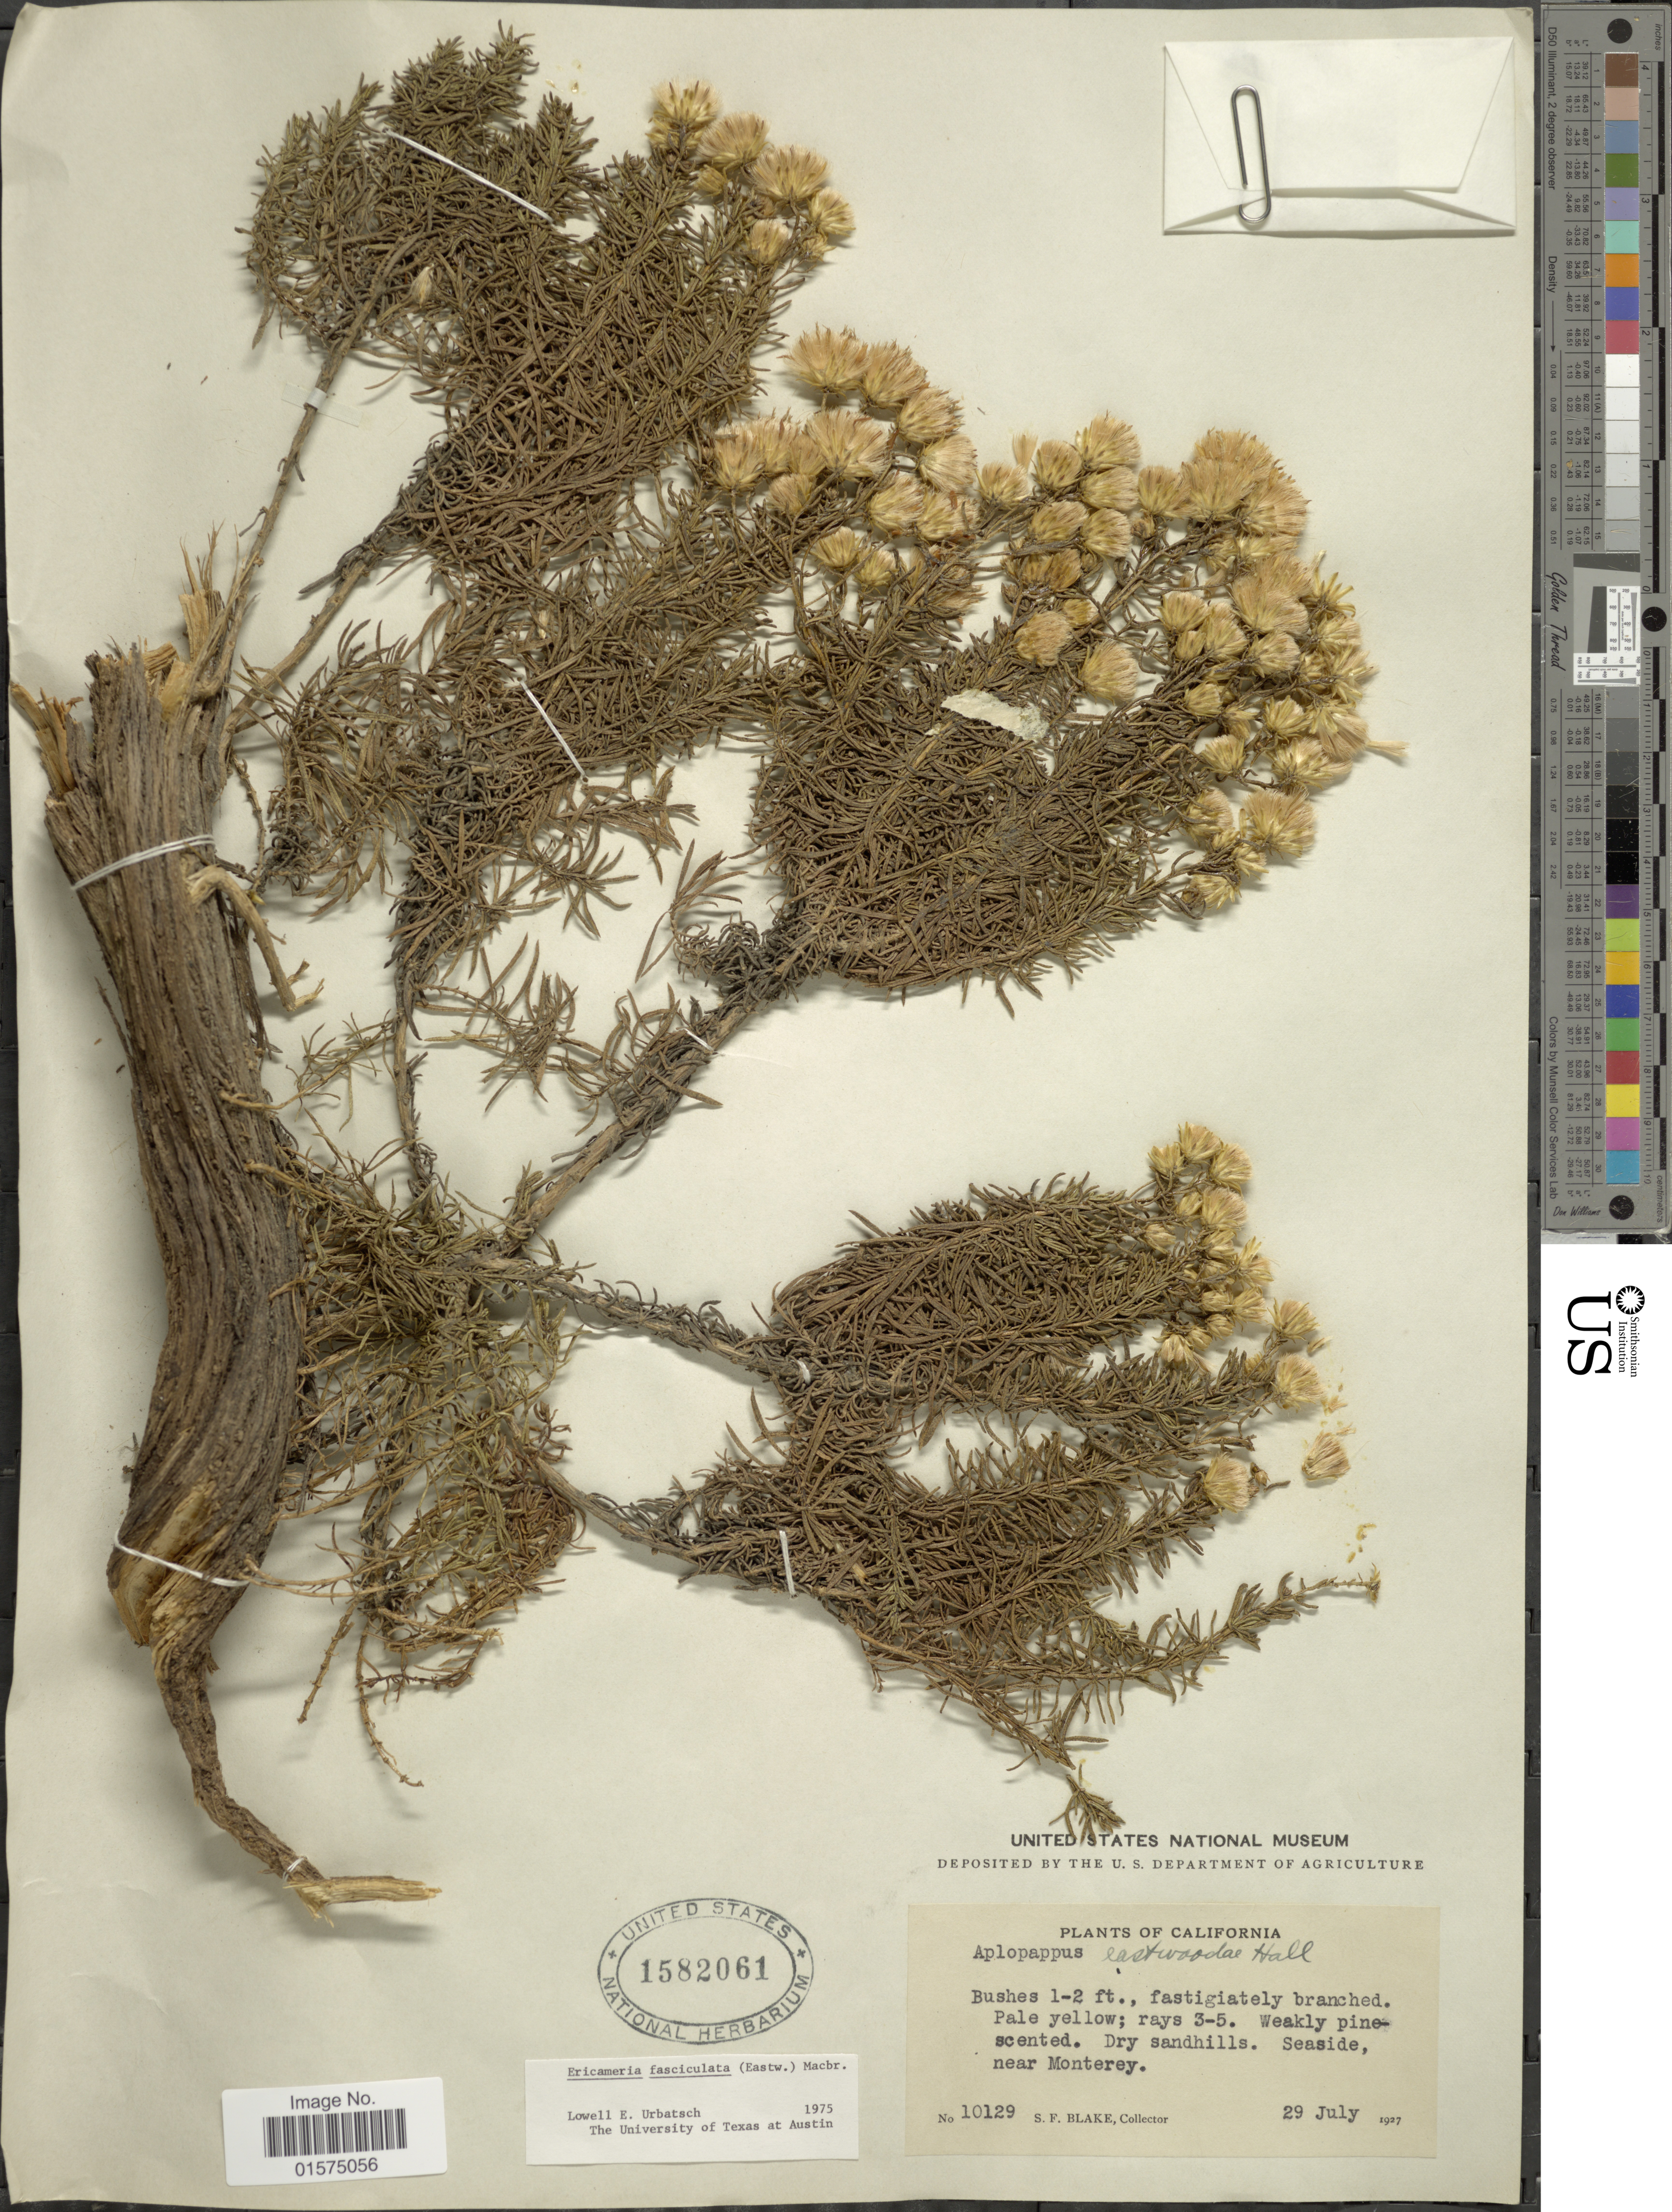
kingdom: Plantae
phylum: Tracheophyta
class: Magnoliopsida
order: Asterales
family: Asteraceae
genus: Ericameria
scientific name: Ericameria fasciculata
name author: J.F. Macbr.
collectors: S. Blake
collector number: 10129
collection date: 1927-07-29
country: United States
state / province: California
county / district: Monterey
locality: Seaside, near Monterey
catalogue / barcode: US 1582061